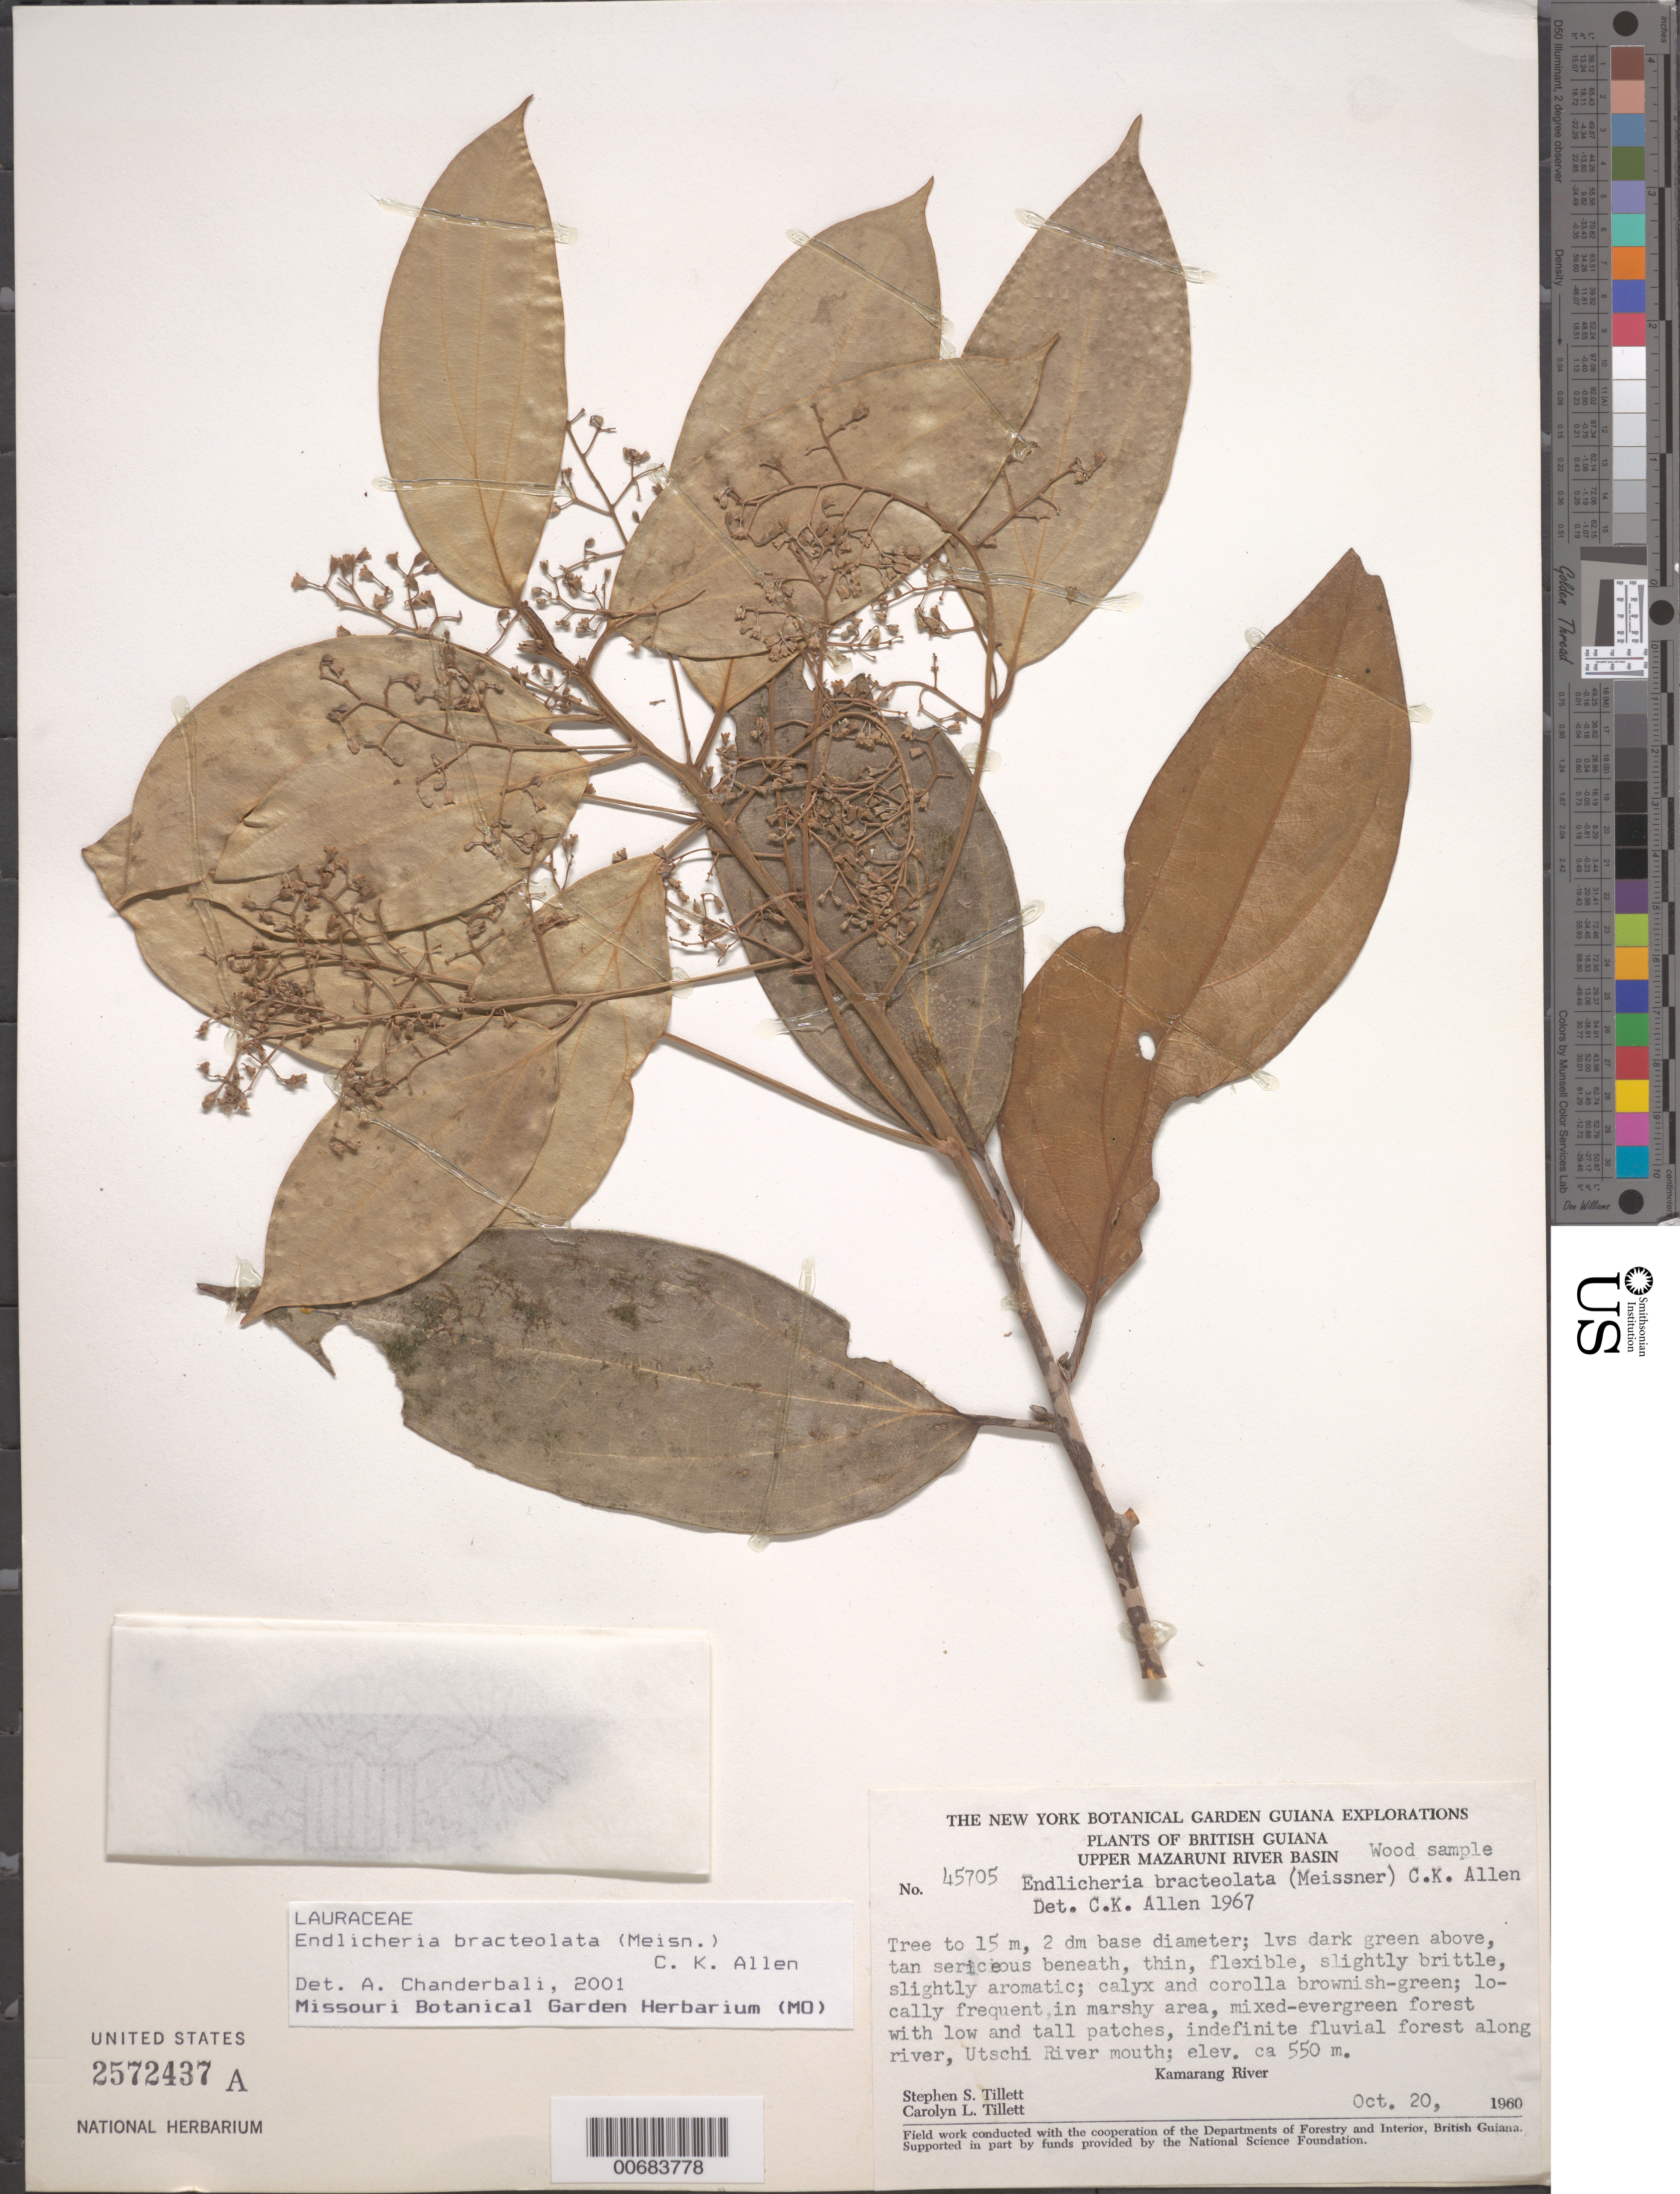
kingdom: Plantae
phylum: Tracheophyta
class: Magnoliopsida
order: Laurales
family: Lauraceae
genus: Endlicheria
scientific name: Endlicheria bracteolata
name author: (Meisn.) C.K. Allen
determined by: Chanderbali, Andre Shashi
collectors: S. S. Tillett, C. L. Tillett & R. Boyan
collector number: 45705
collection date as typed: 20-Oct-60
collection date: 1960-10-20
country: Guyana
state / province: Cuyuni-Mazaruni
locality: Upper Mazaruni River Basin, mouth of Utschi River, Kamarang River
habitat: Marshy area, mixed evergreen forest, indefinite fluvial forest along river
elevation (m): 549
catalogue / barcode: US 2572437A